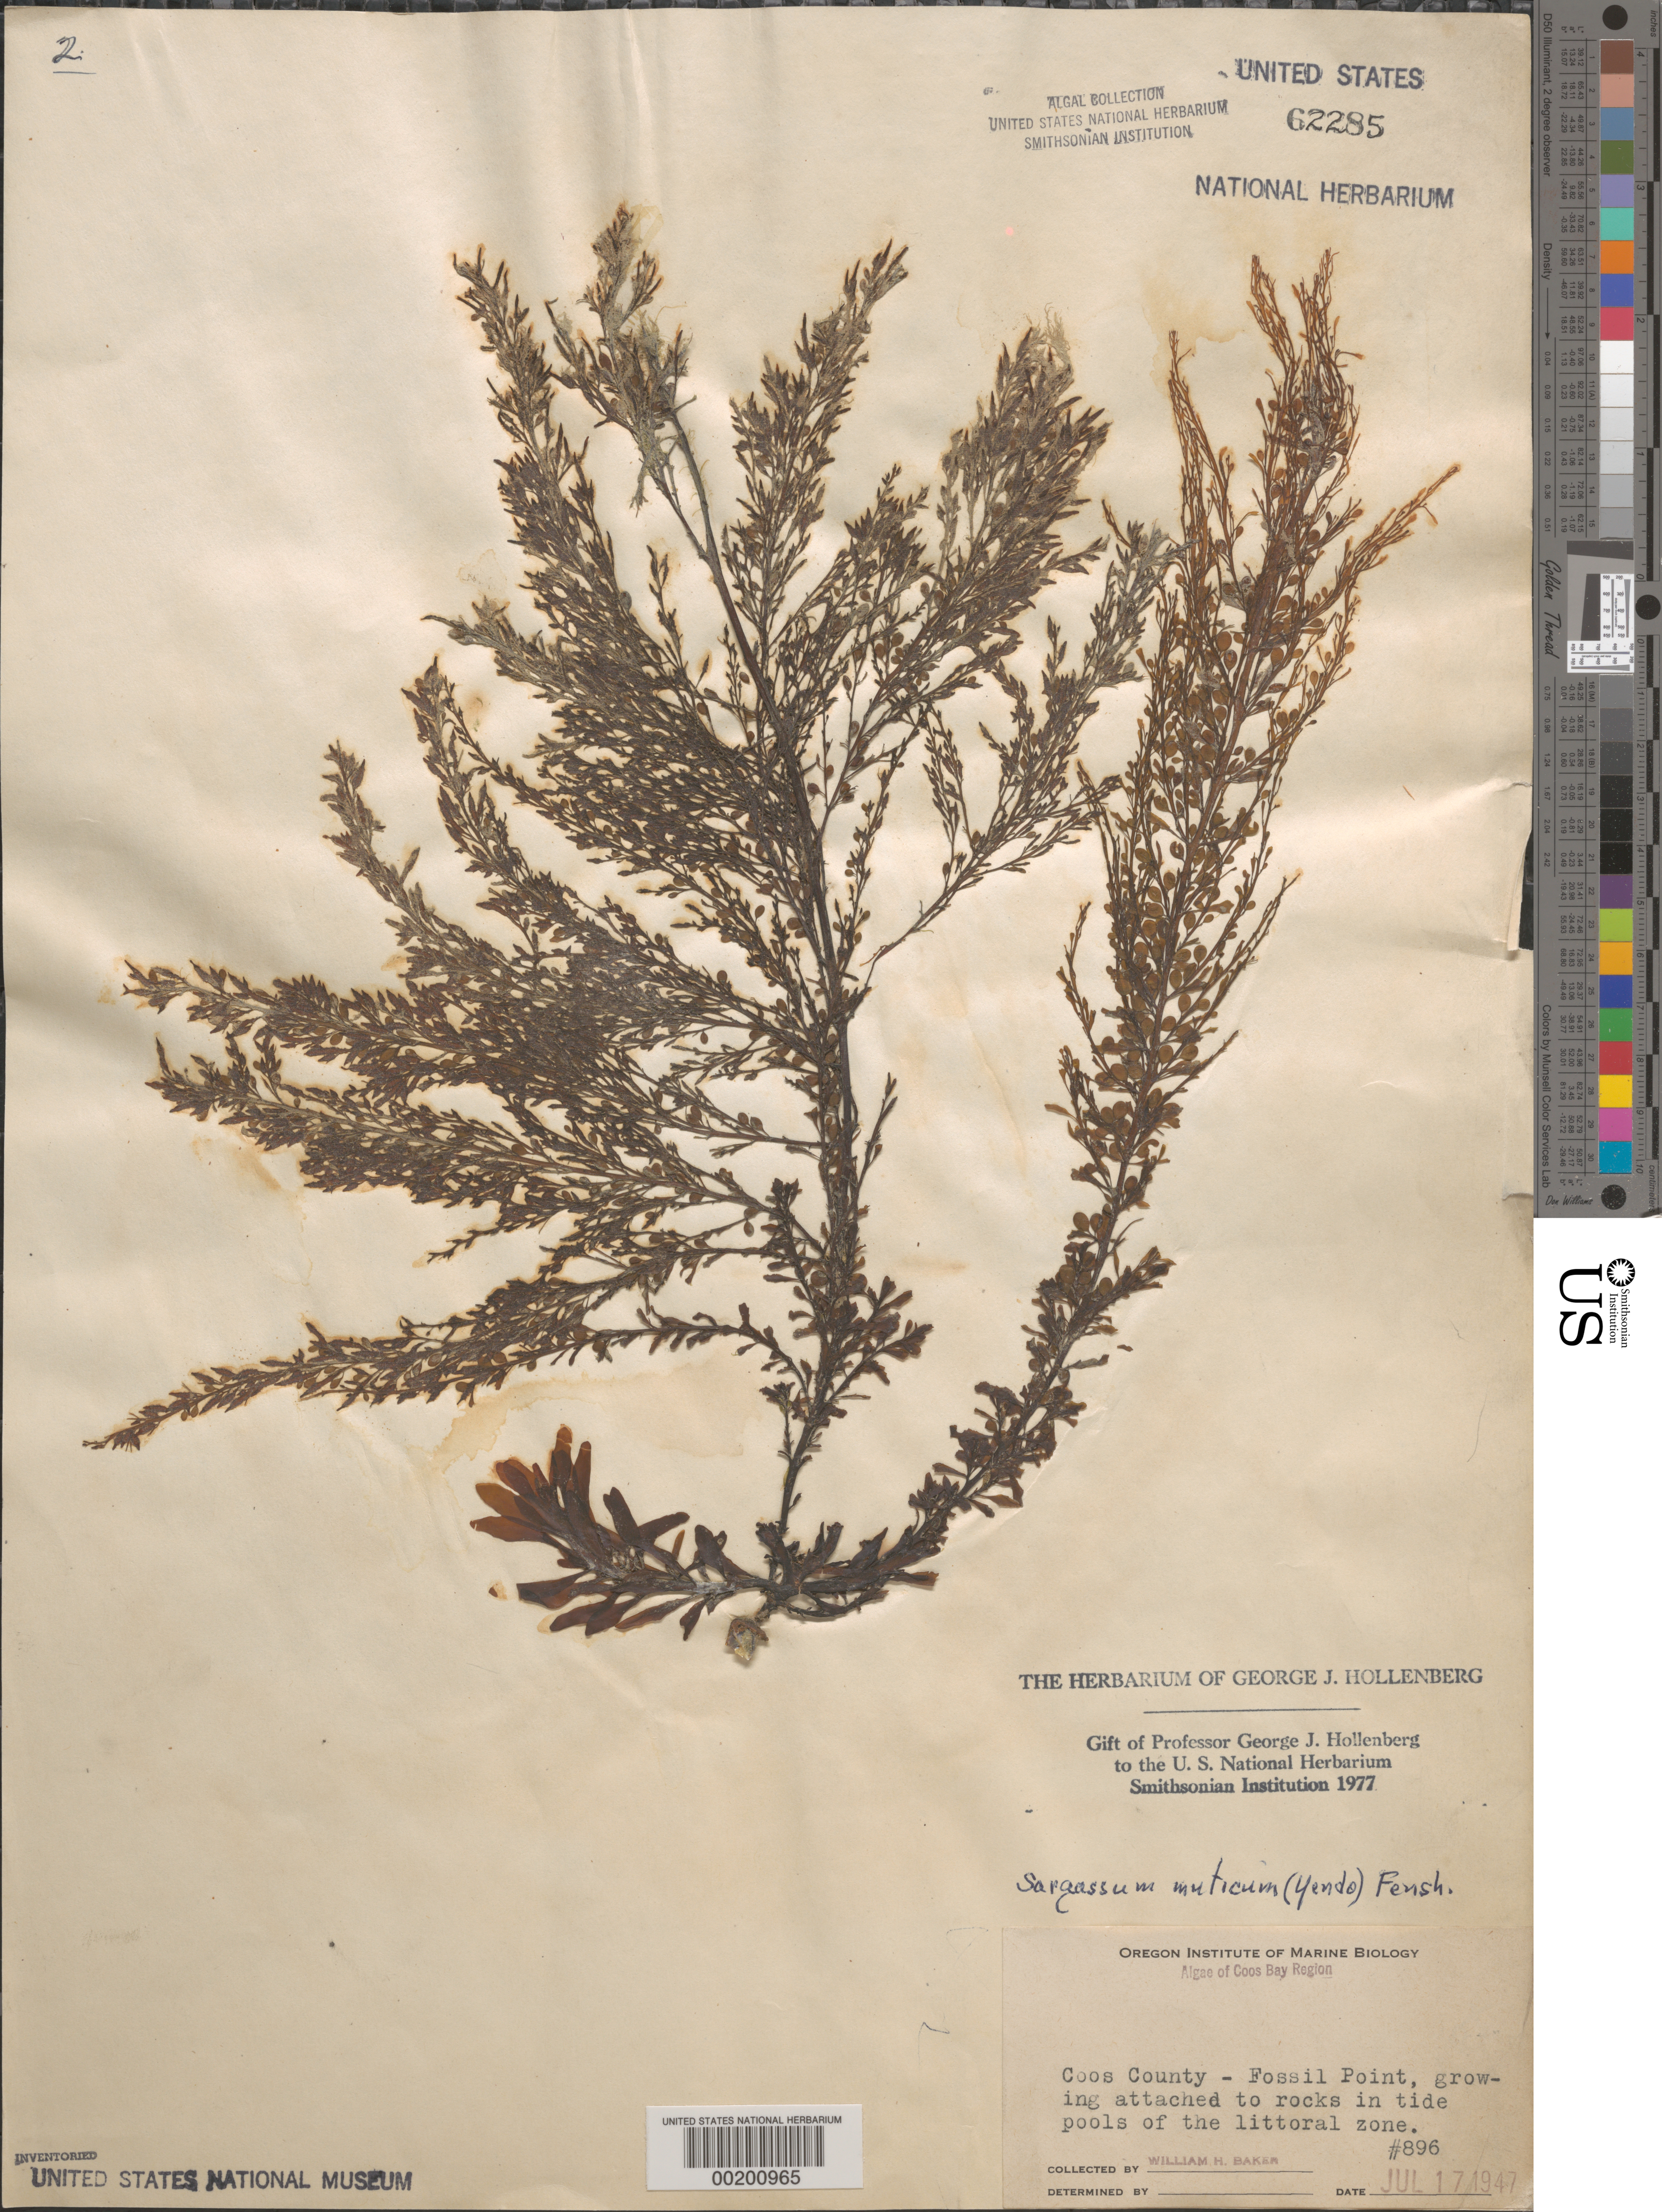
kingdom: Chromista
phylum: Ochrophyta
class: Phaeophyceae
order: Fucales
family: Sargassaceae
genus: Sargassum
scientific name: Sargassum muticum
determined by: Hollenberg, George J.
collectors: W. H. Baker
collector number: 896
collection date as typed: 17 Jul 1947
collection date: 1947-07-17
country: United States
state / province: Oregon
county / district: Coos County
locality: Fossil Point, Coos Bay region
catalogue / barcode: US 62285